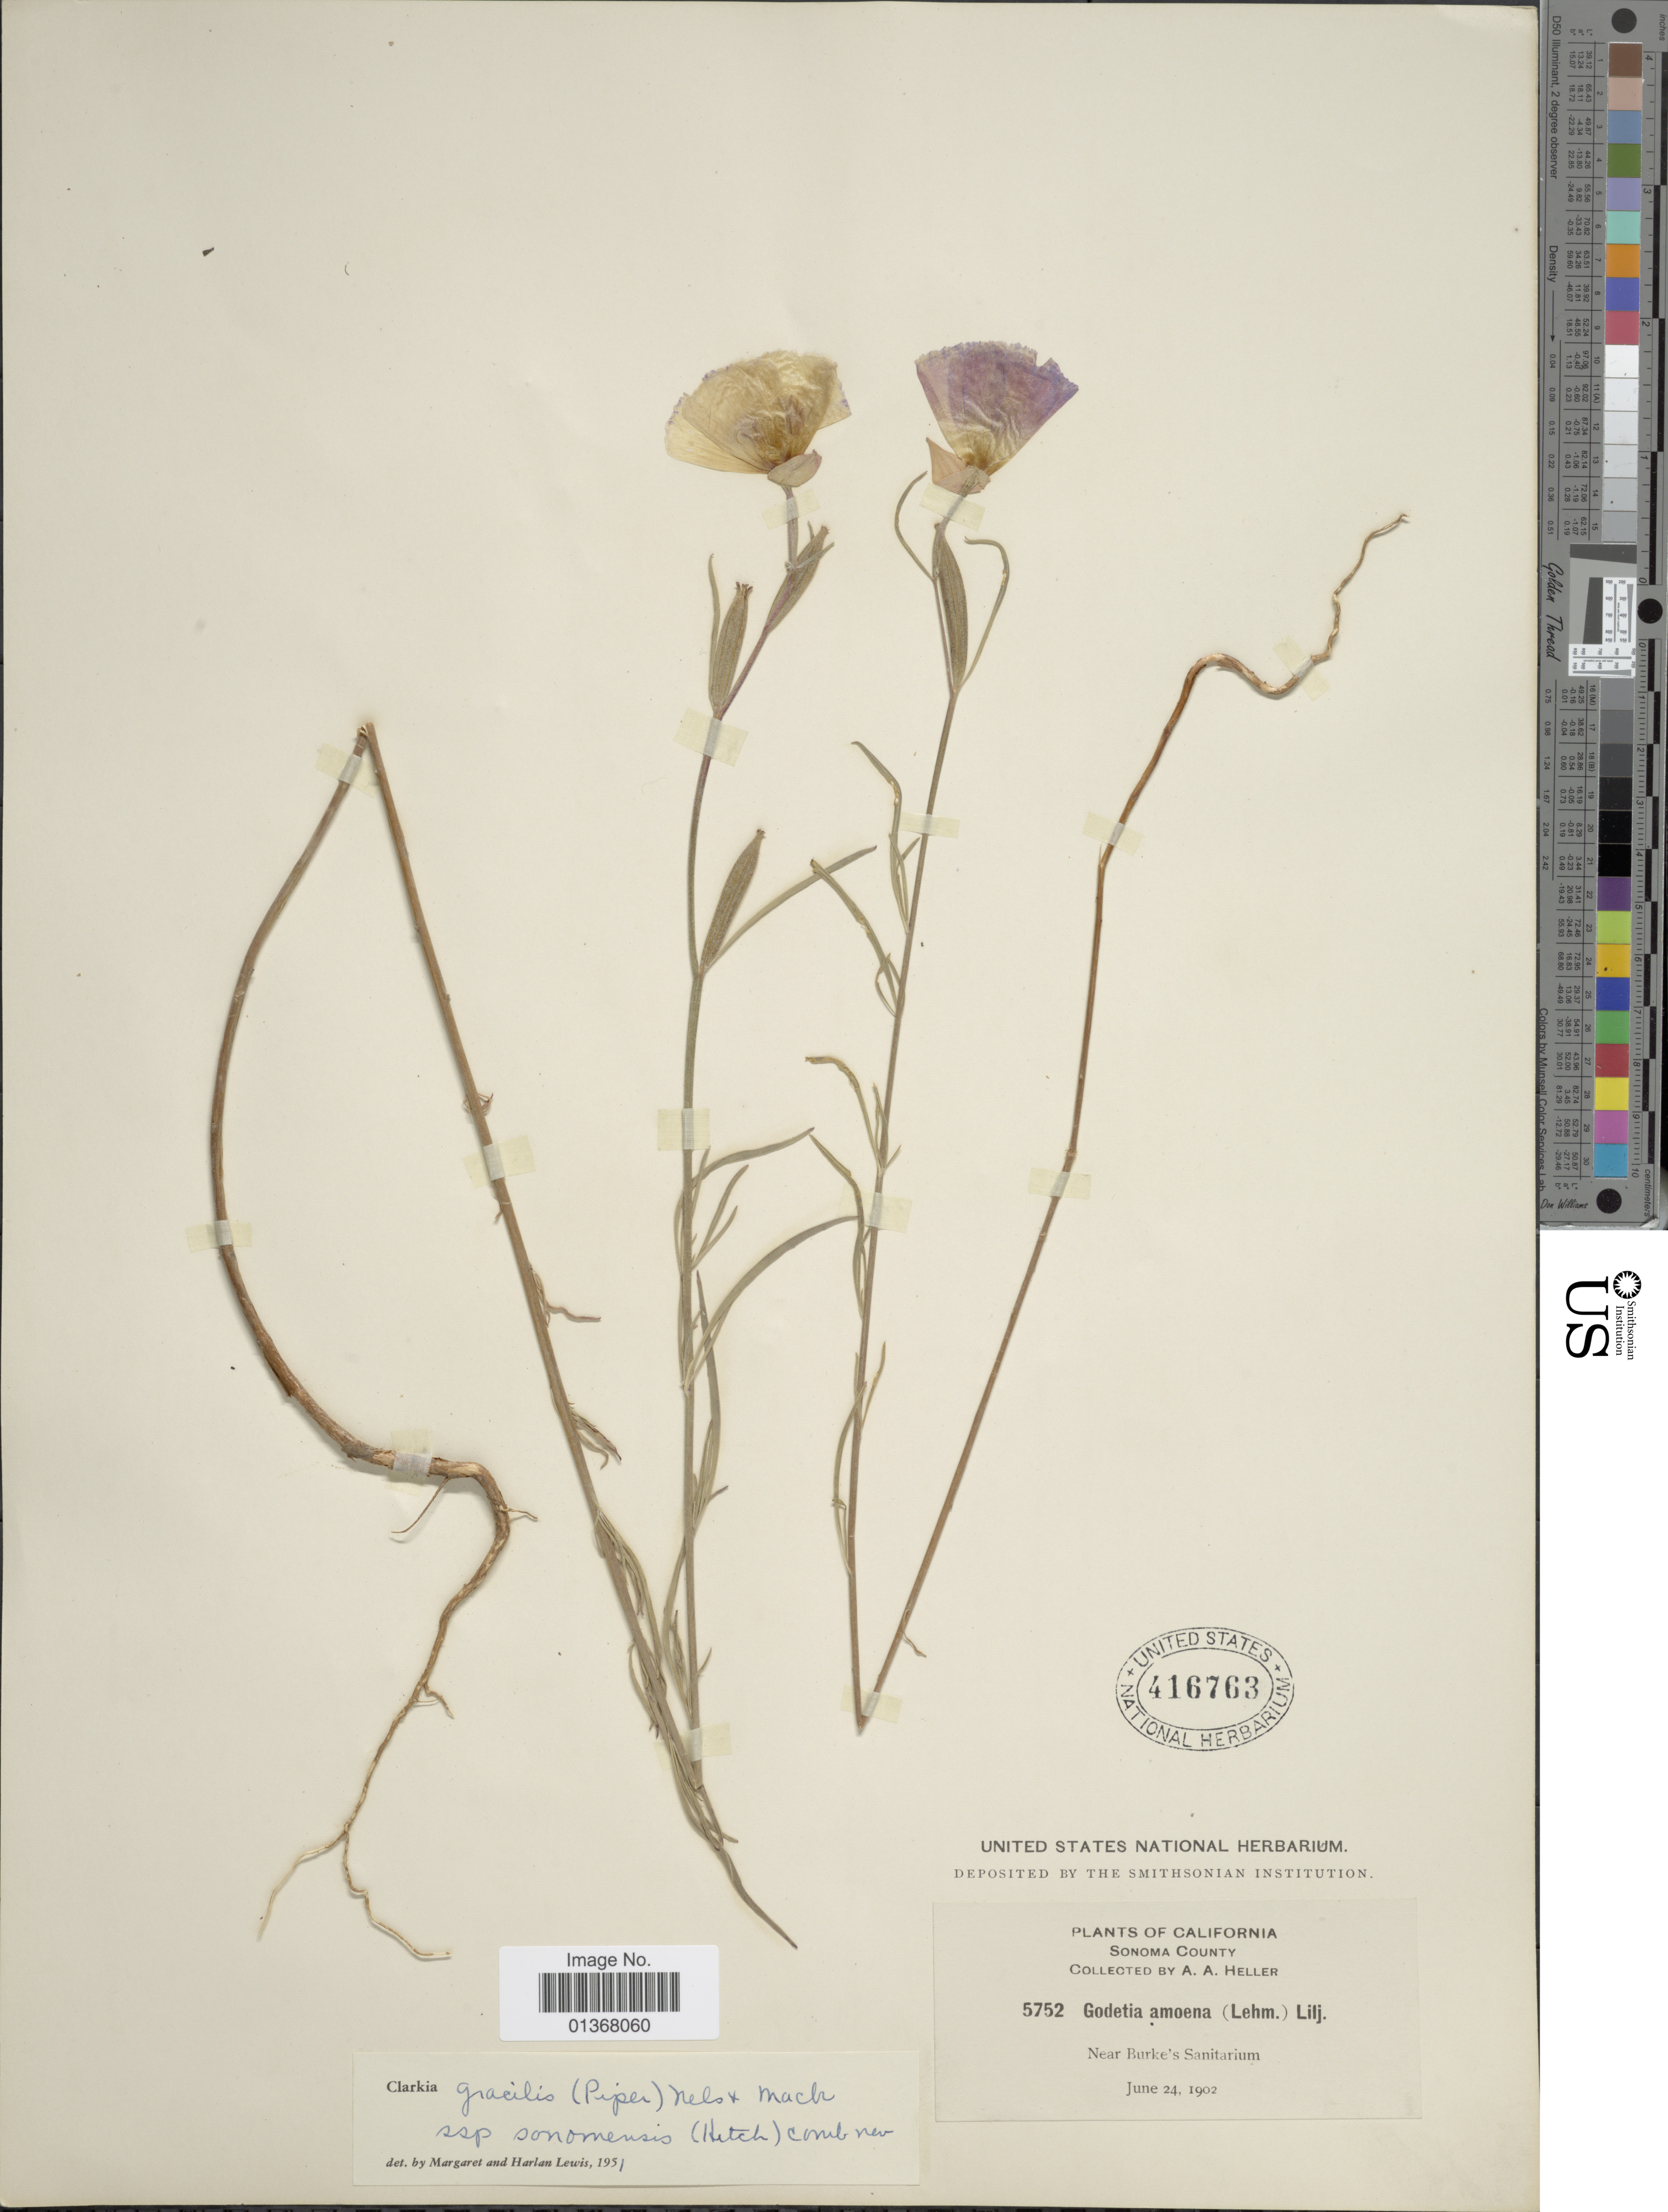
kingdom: Plantae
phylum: Tracheophyta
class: Magnoliopsida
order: Myrtales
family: Onagraceae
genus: Clarkia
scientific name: Clarkia gracilis subsp. sonomensis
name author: (C.L. Hitchc.) F. H. Lewis & M.E. Lewis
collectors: A. A. Heller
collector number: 5752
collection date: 1902-06-24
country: United States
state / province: California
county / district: Sonoma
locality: Sonoma County, Near Burke's Sanitarium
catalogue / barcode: US 416763